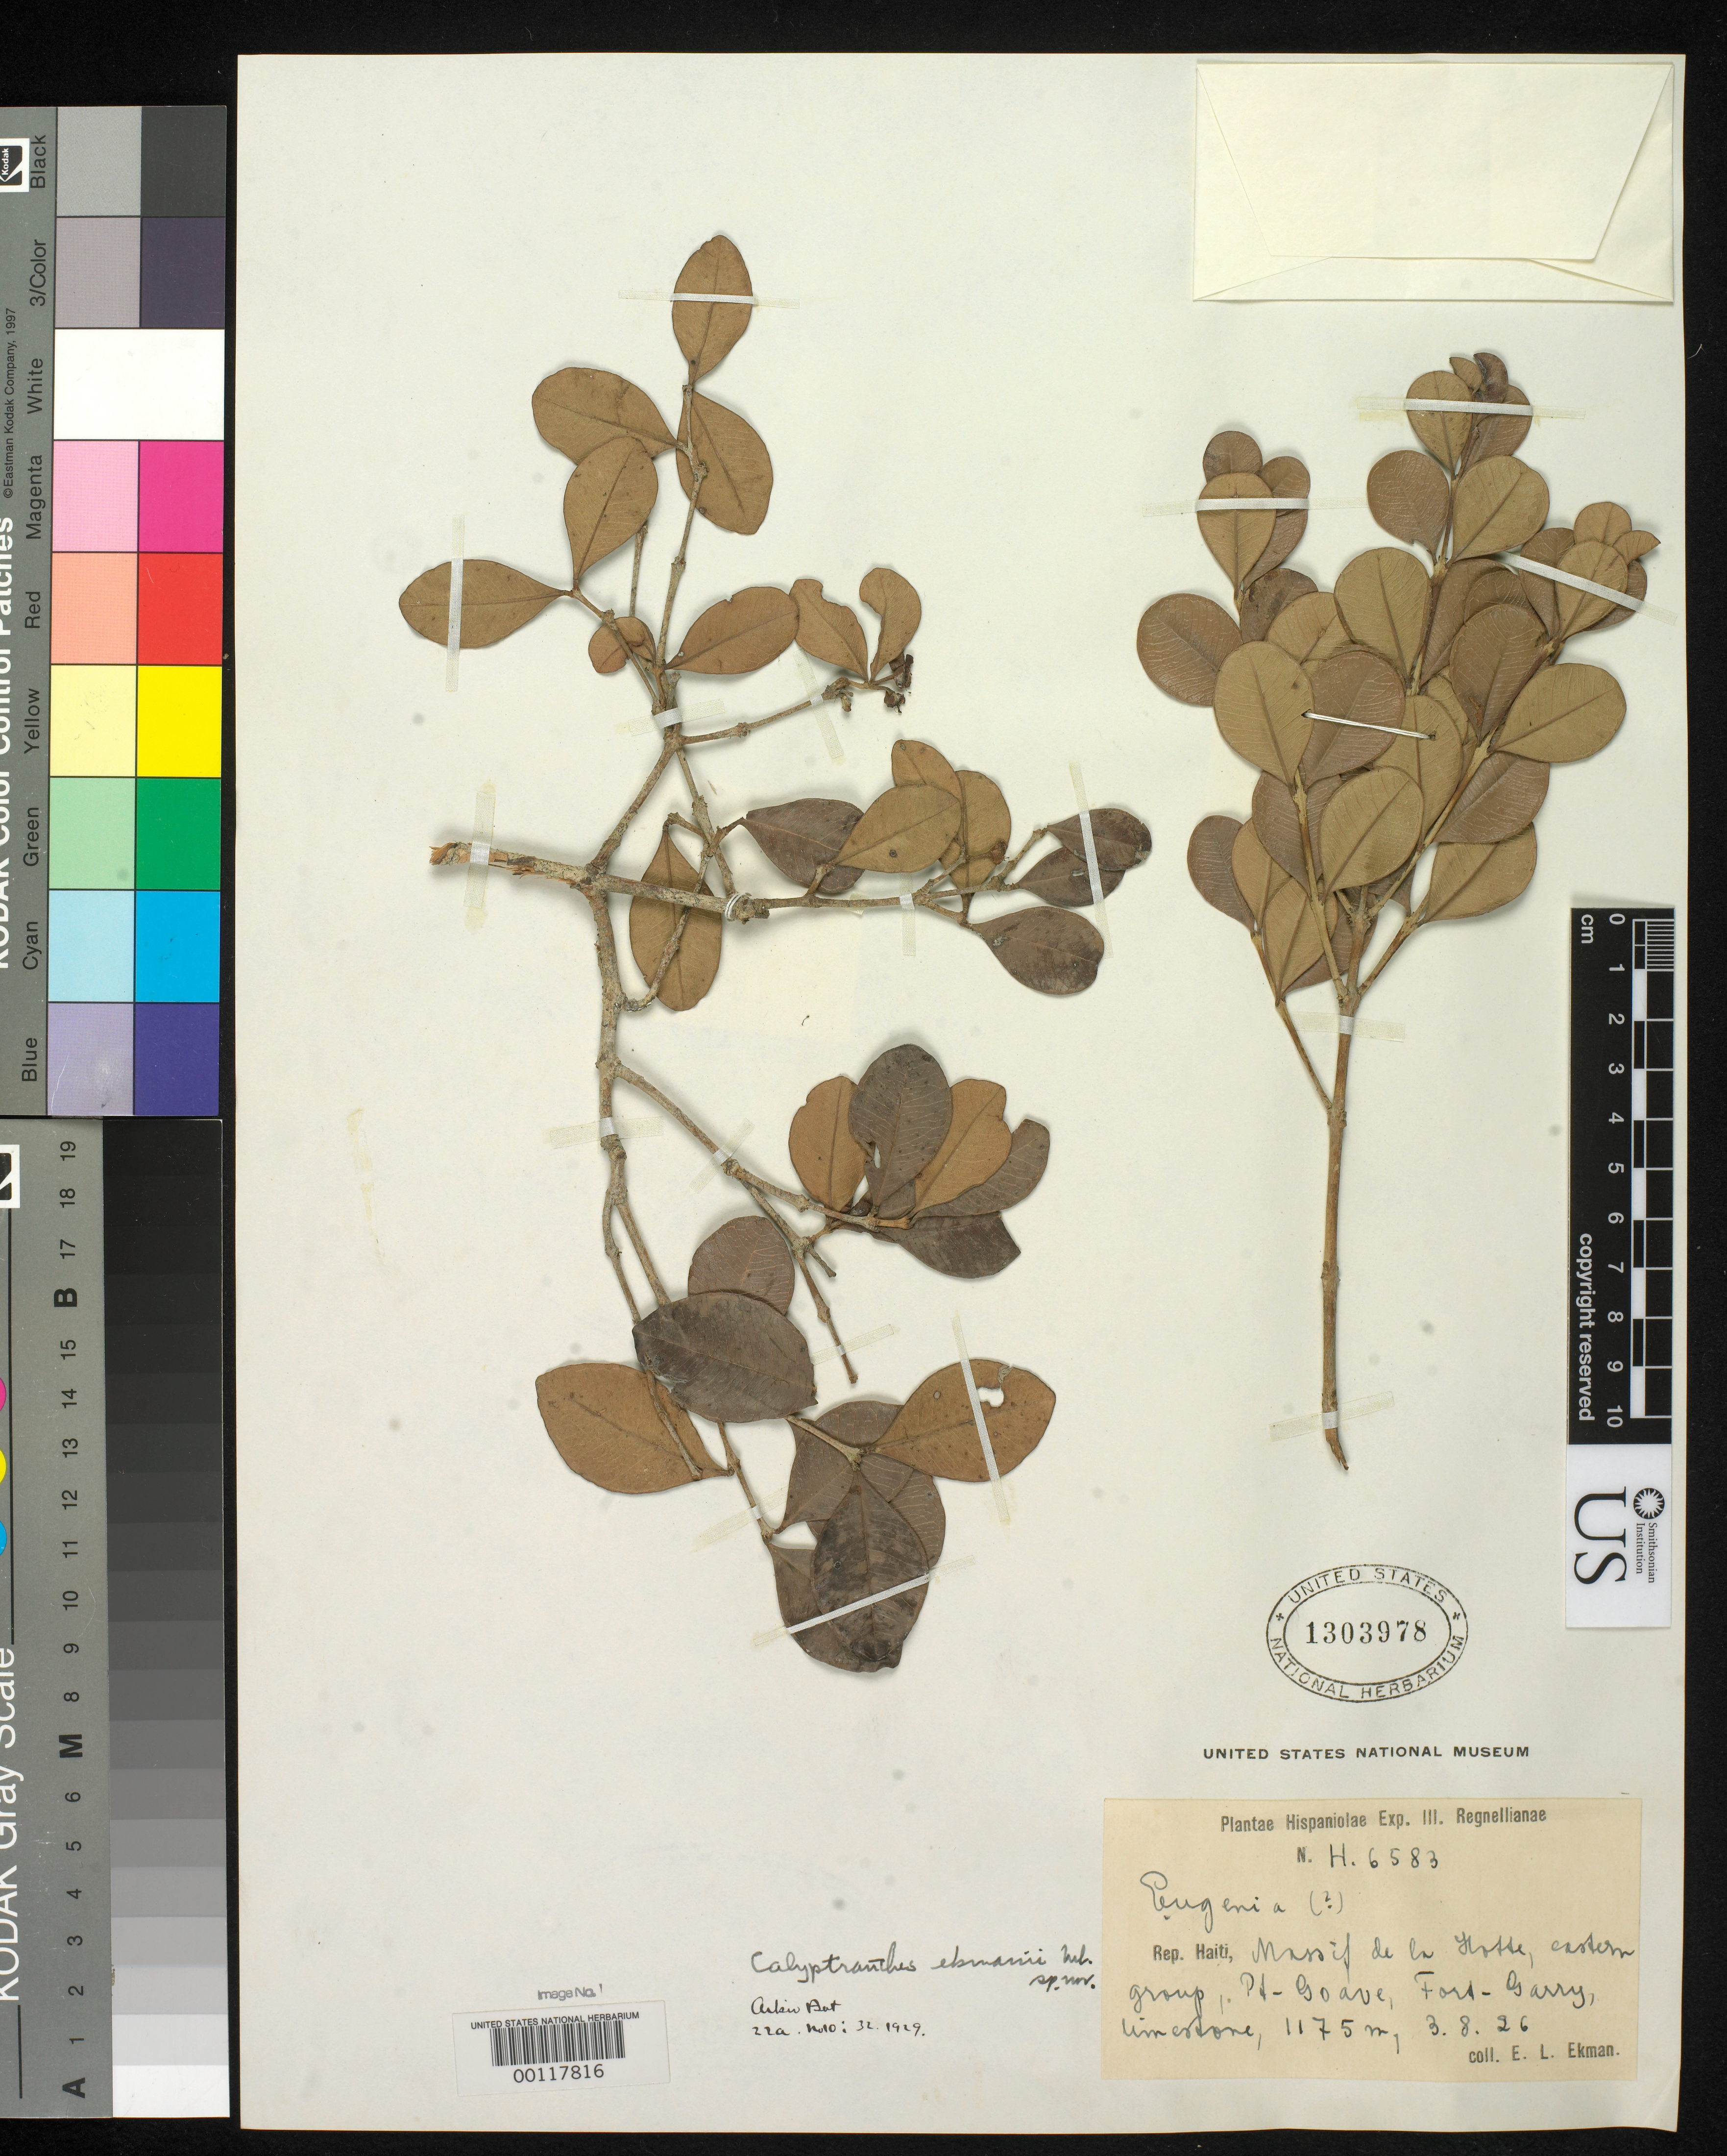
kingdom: Plantae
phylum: Tracheophyta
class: Magnoliopsida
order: Myrtales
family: Myrtaceae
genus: Calyptranthes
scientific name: Calyptranthes ekmanii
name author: Urb.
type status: Isotype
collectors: E. L. Ekman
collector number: H 6583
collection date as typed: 03 Aug 1926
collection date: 1926-08-03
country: Haiti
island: Hispaniola Island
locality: Massif de La Hotte, Petit-Goave, Fort Gary.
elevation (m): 1175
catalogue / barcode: US 1303978